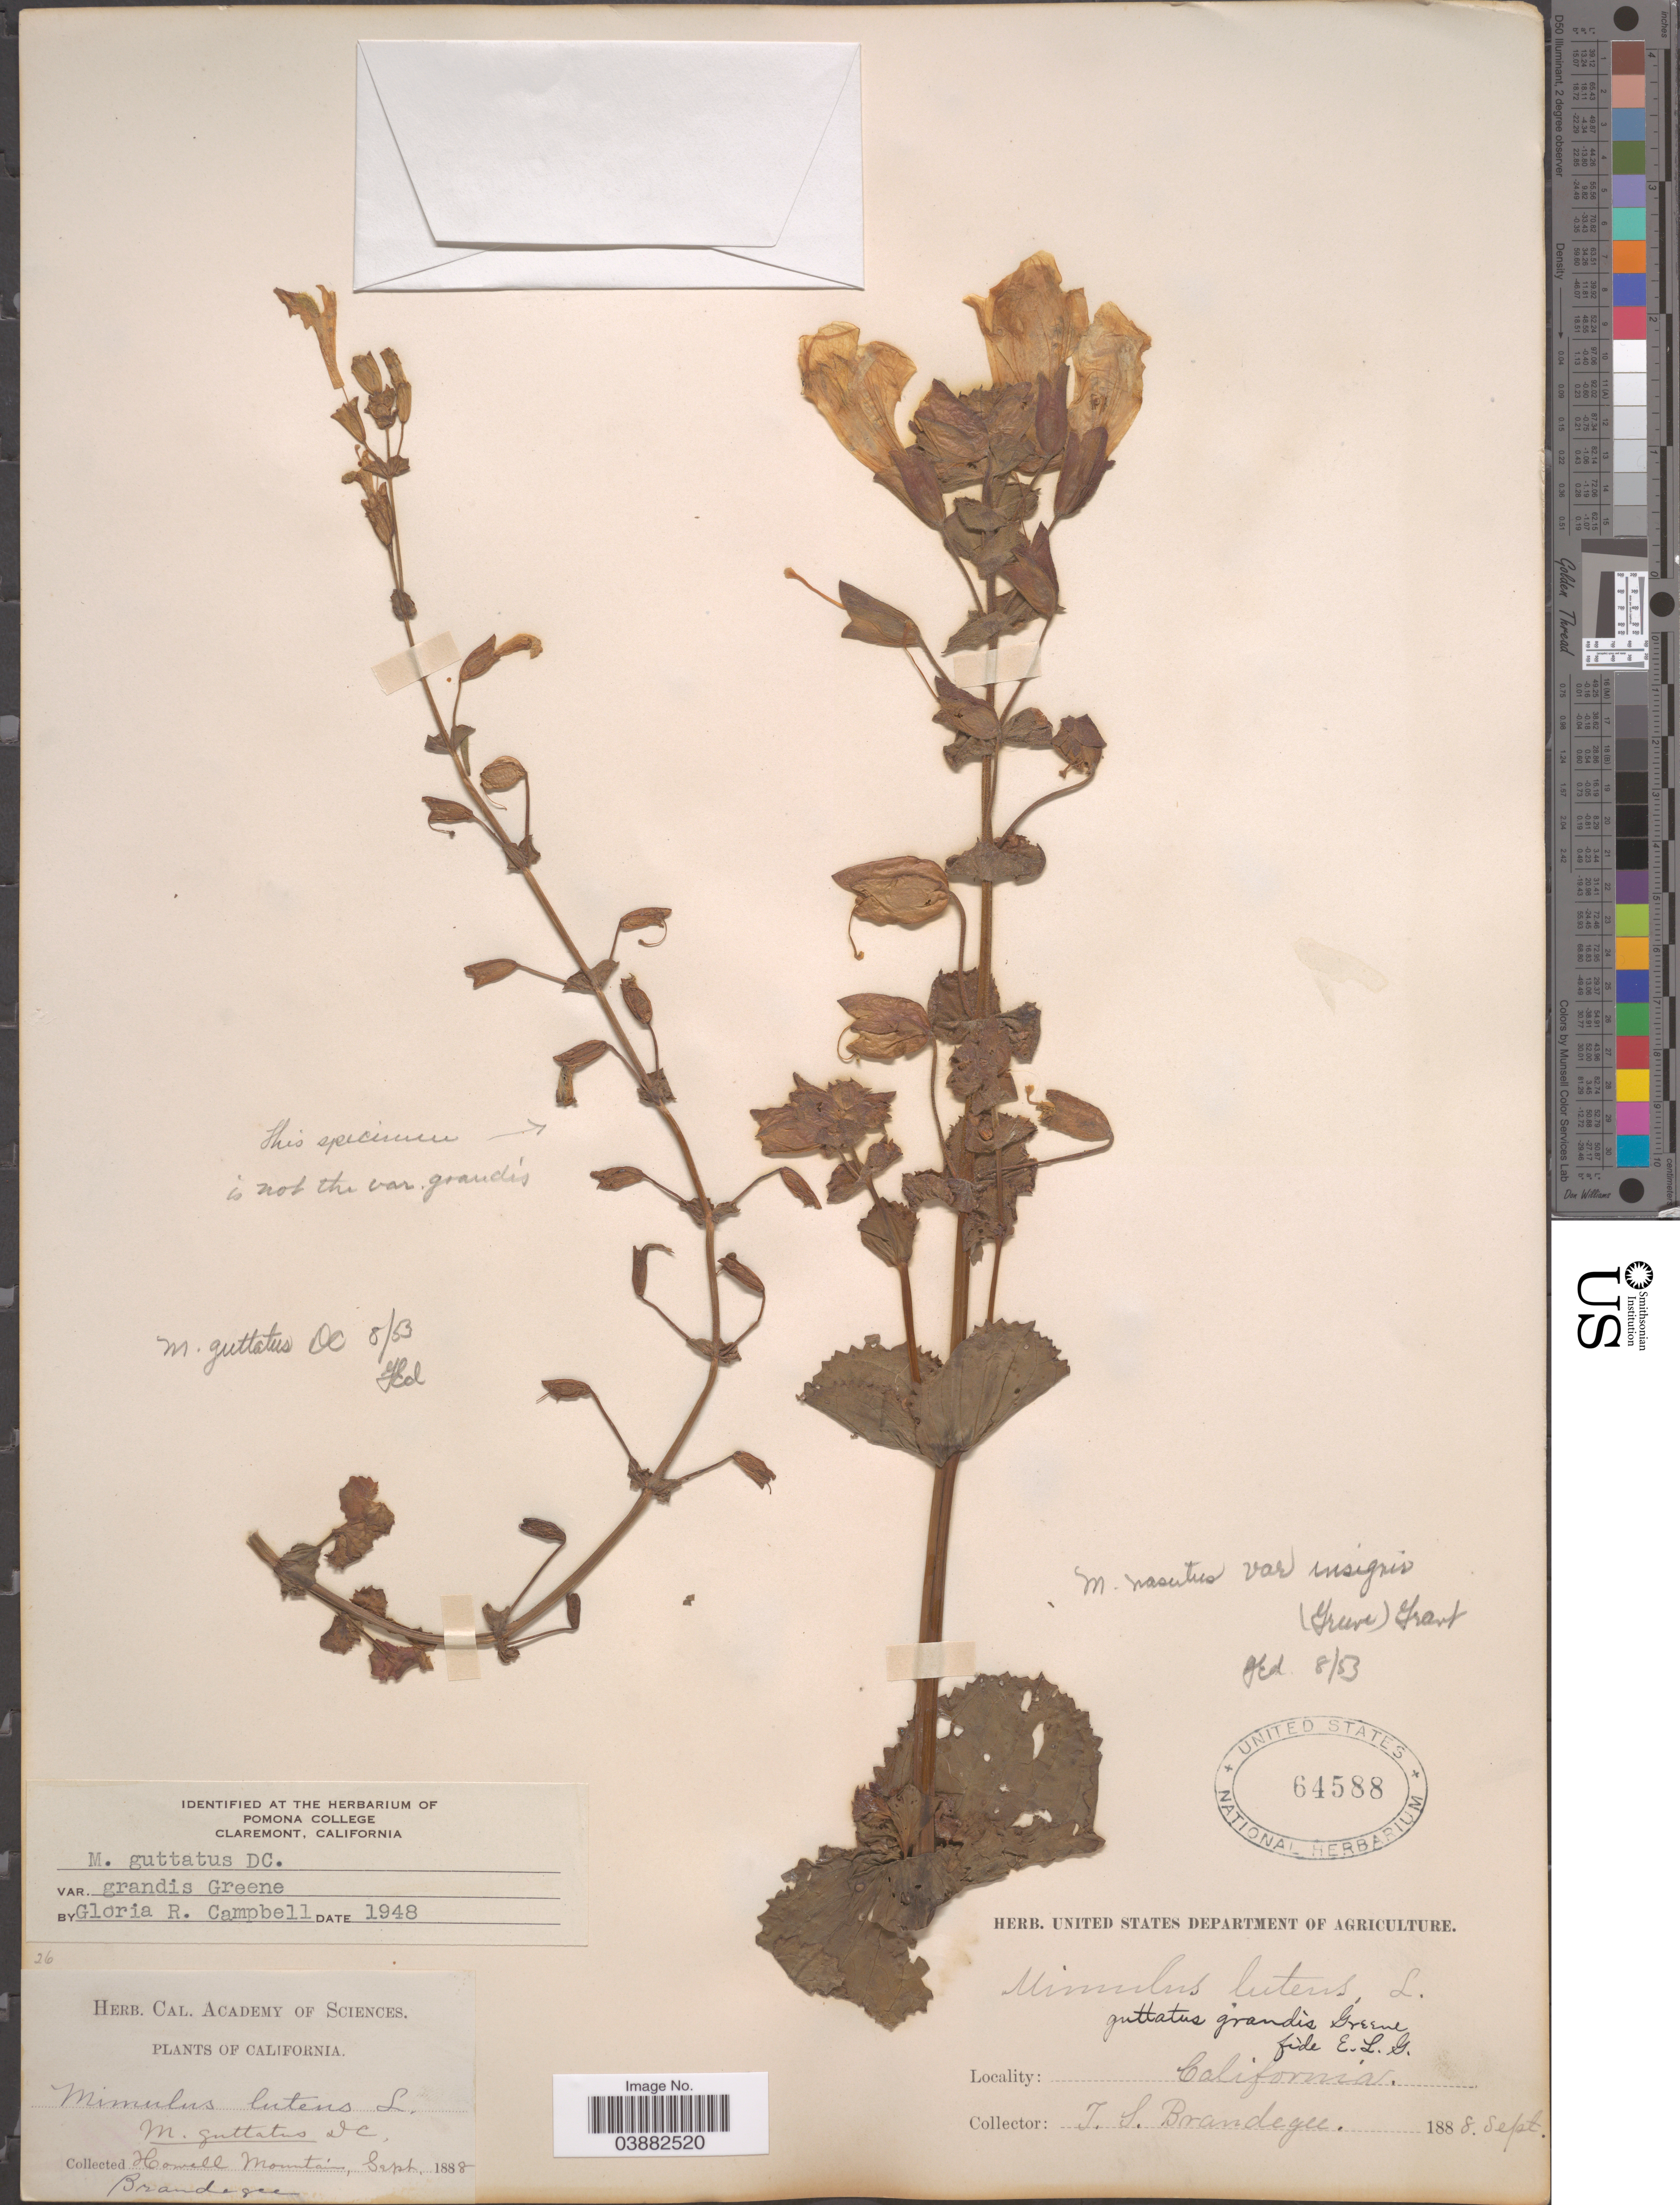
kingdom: Plantae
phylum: Tracheophyta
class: Magnoliopsida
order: Lamiales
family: Phrymaceae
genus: Mimulus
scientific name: Mimulus nasutus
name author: Greene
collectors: T. S. Brandegee (herbarium)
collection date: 1888-09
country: United States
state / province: California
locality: Howell Mountain.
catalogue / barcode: US 64588